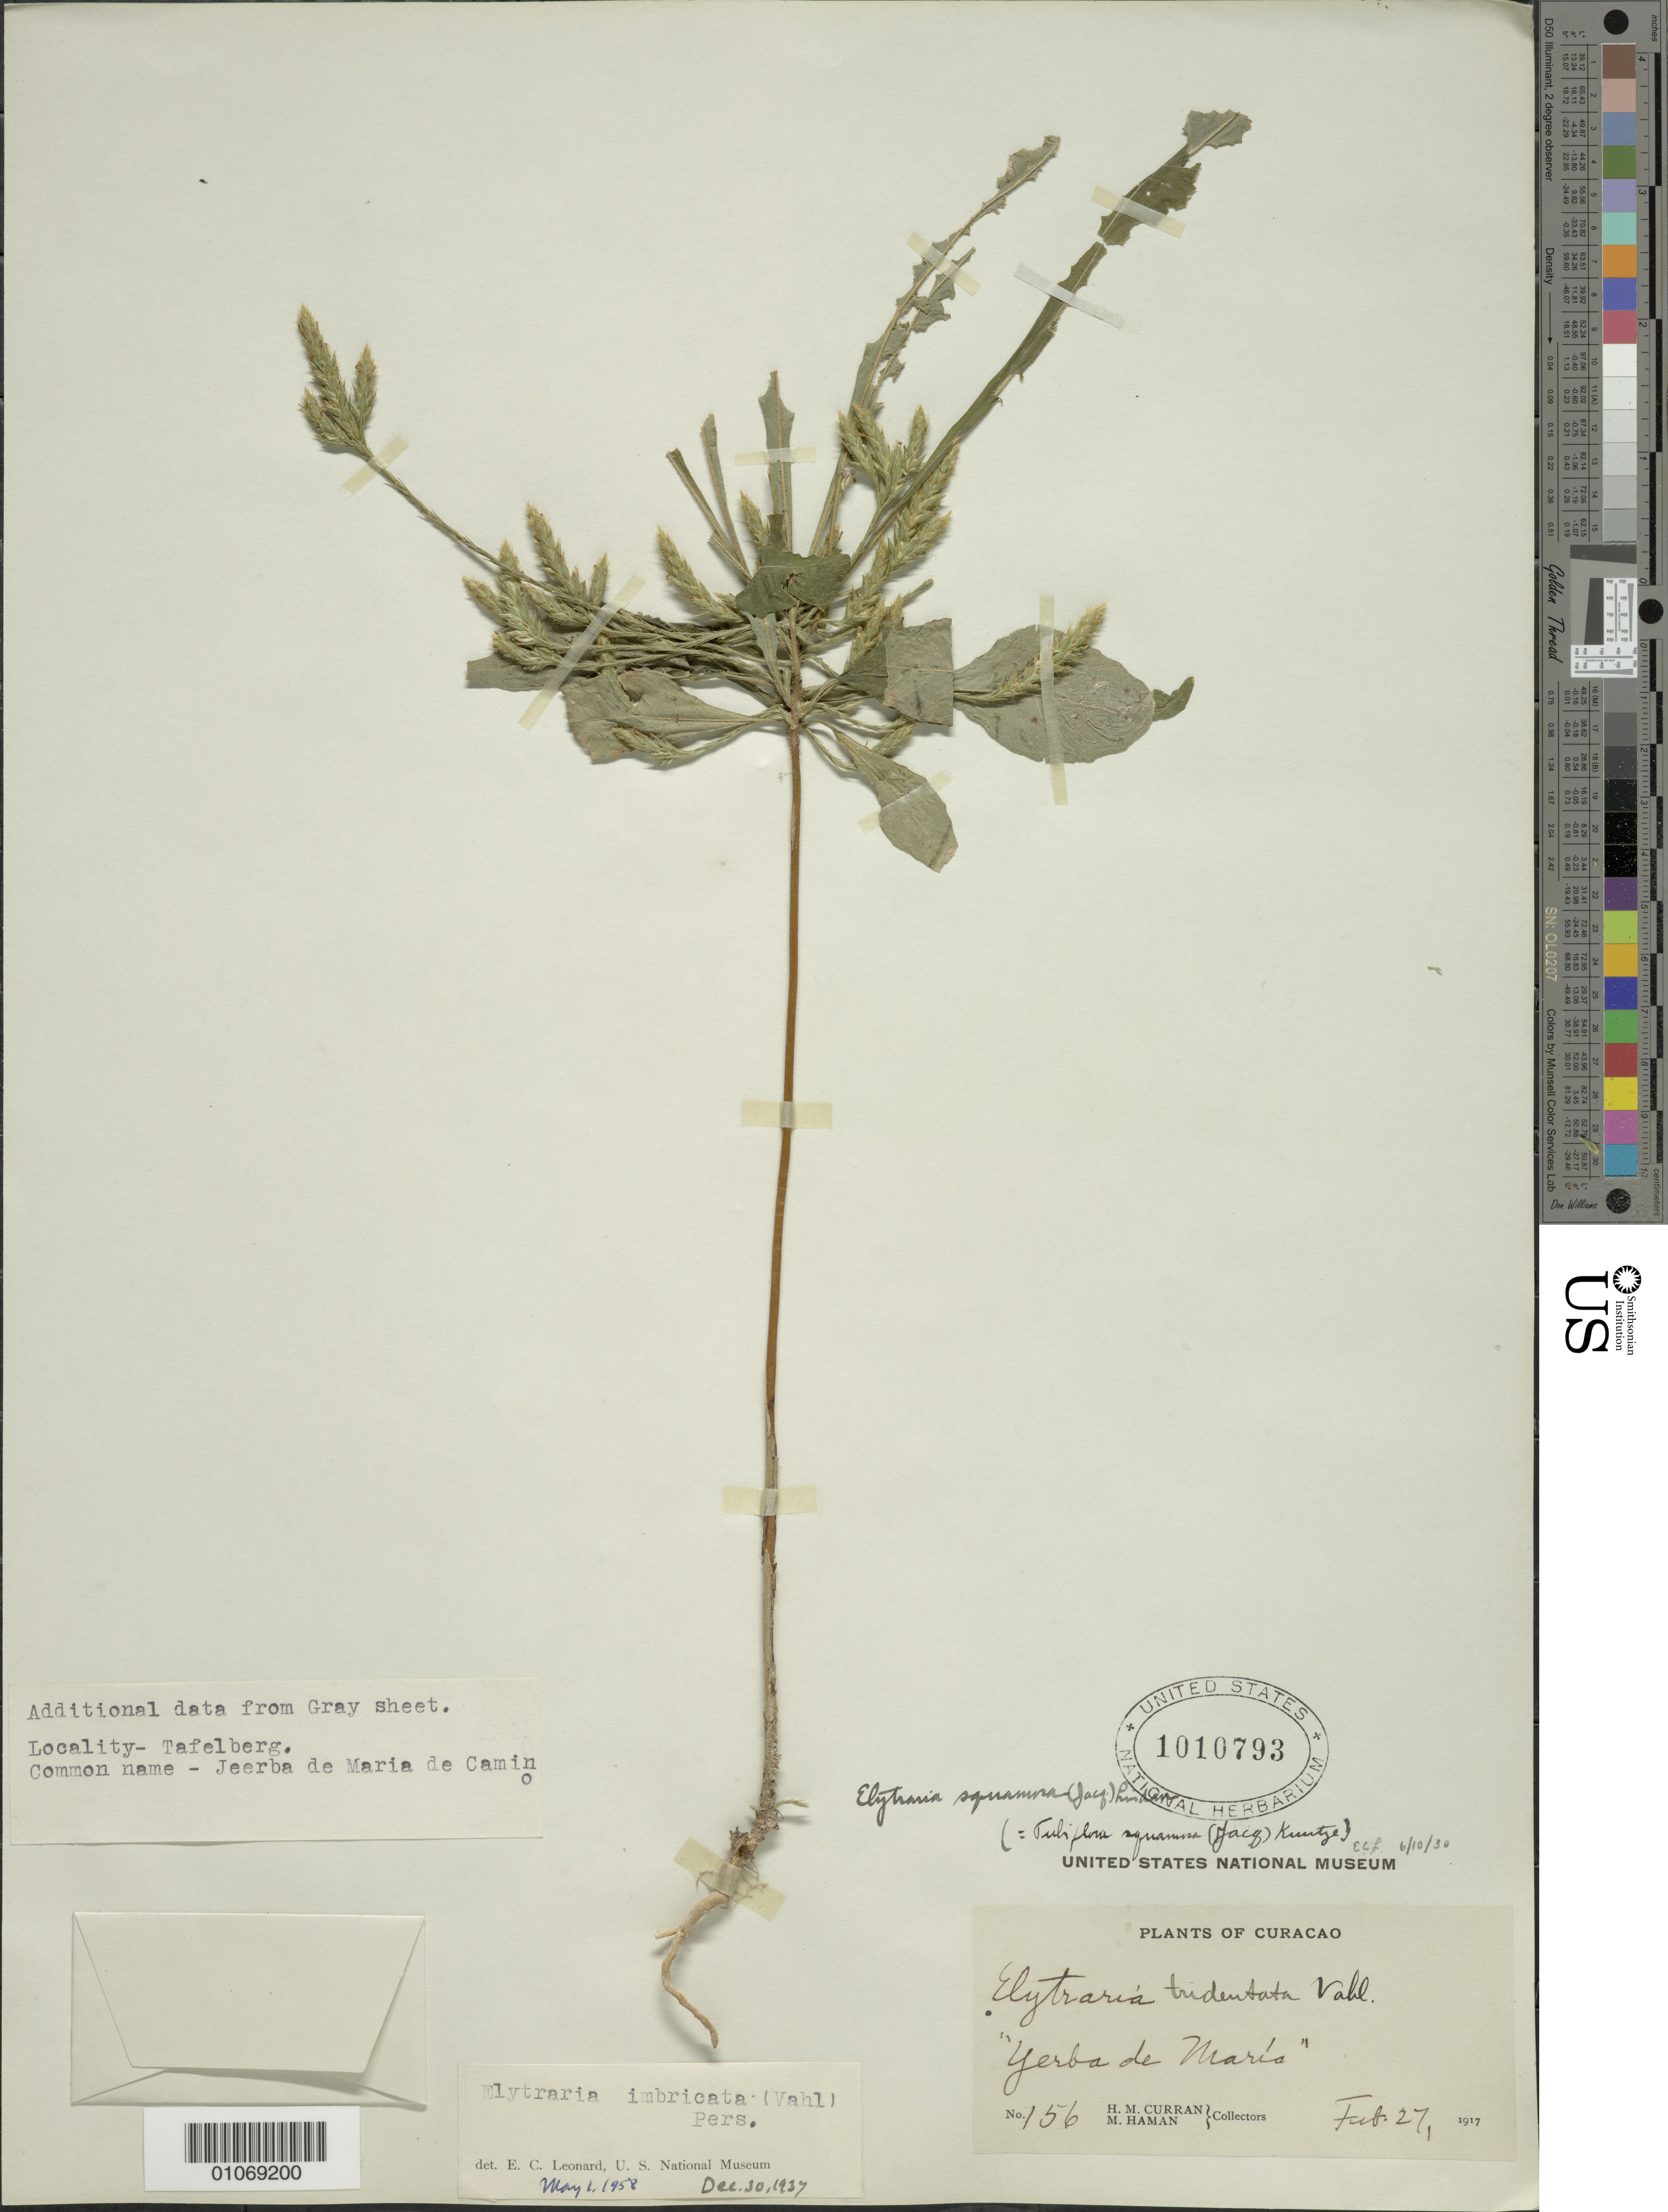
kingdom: Plantae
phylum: Tracheophyta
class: Magnoliopsida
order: Lamiales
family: Acanthaceae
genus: Elytraria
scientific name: Elytraria imbricata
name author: (Vahl) Pers.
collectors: H. M. Curran & M. Haman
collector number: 156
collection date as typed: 27 Feb 1917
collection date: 1917-02-27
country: Curaçao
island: Curaçao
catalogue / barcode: US 1010793